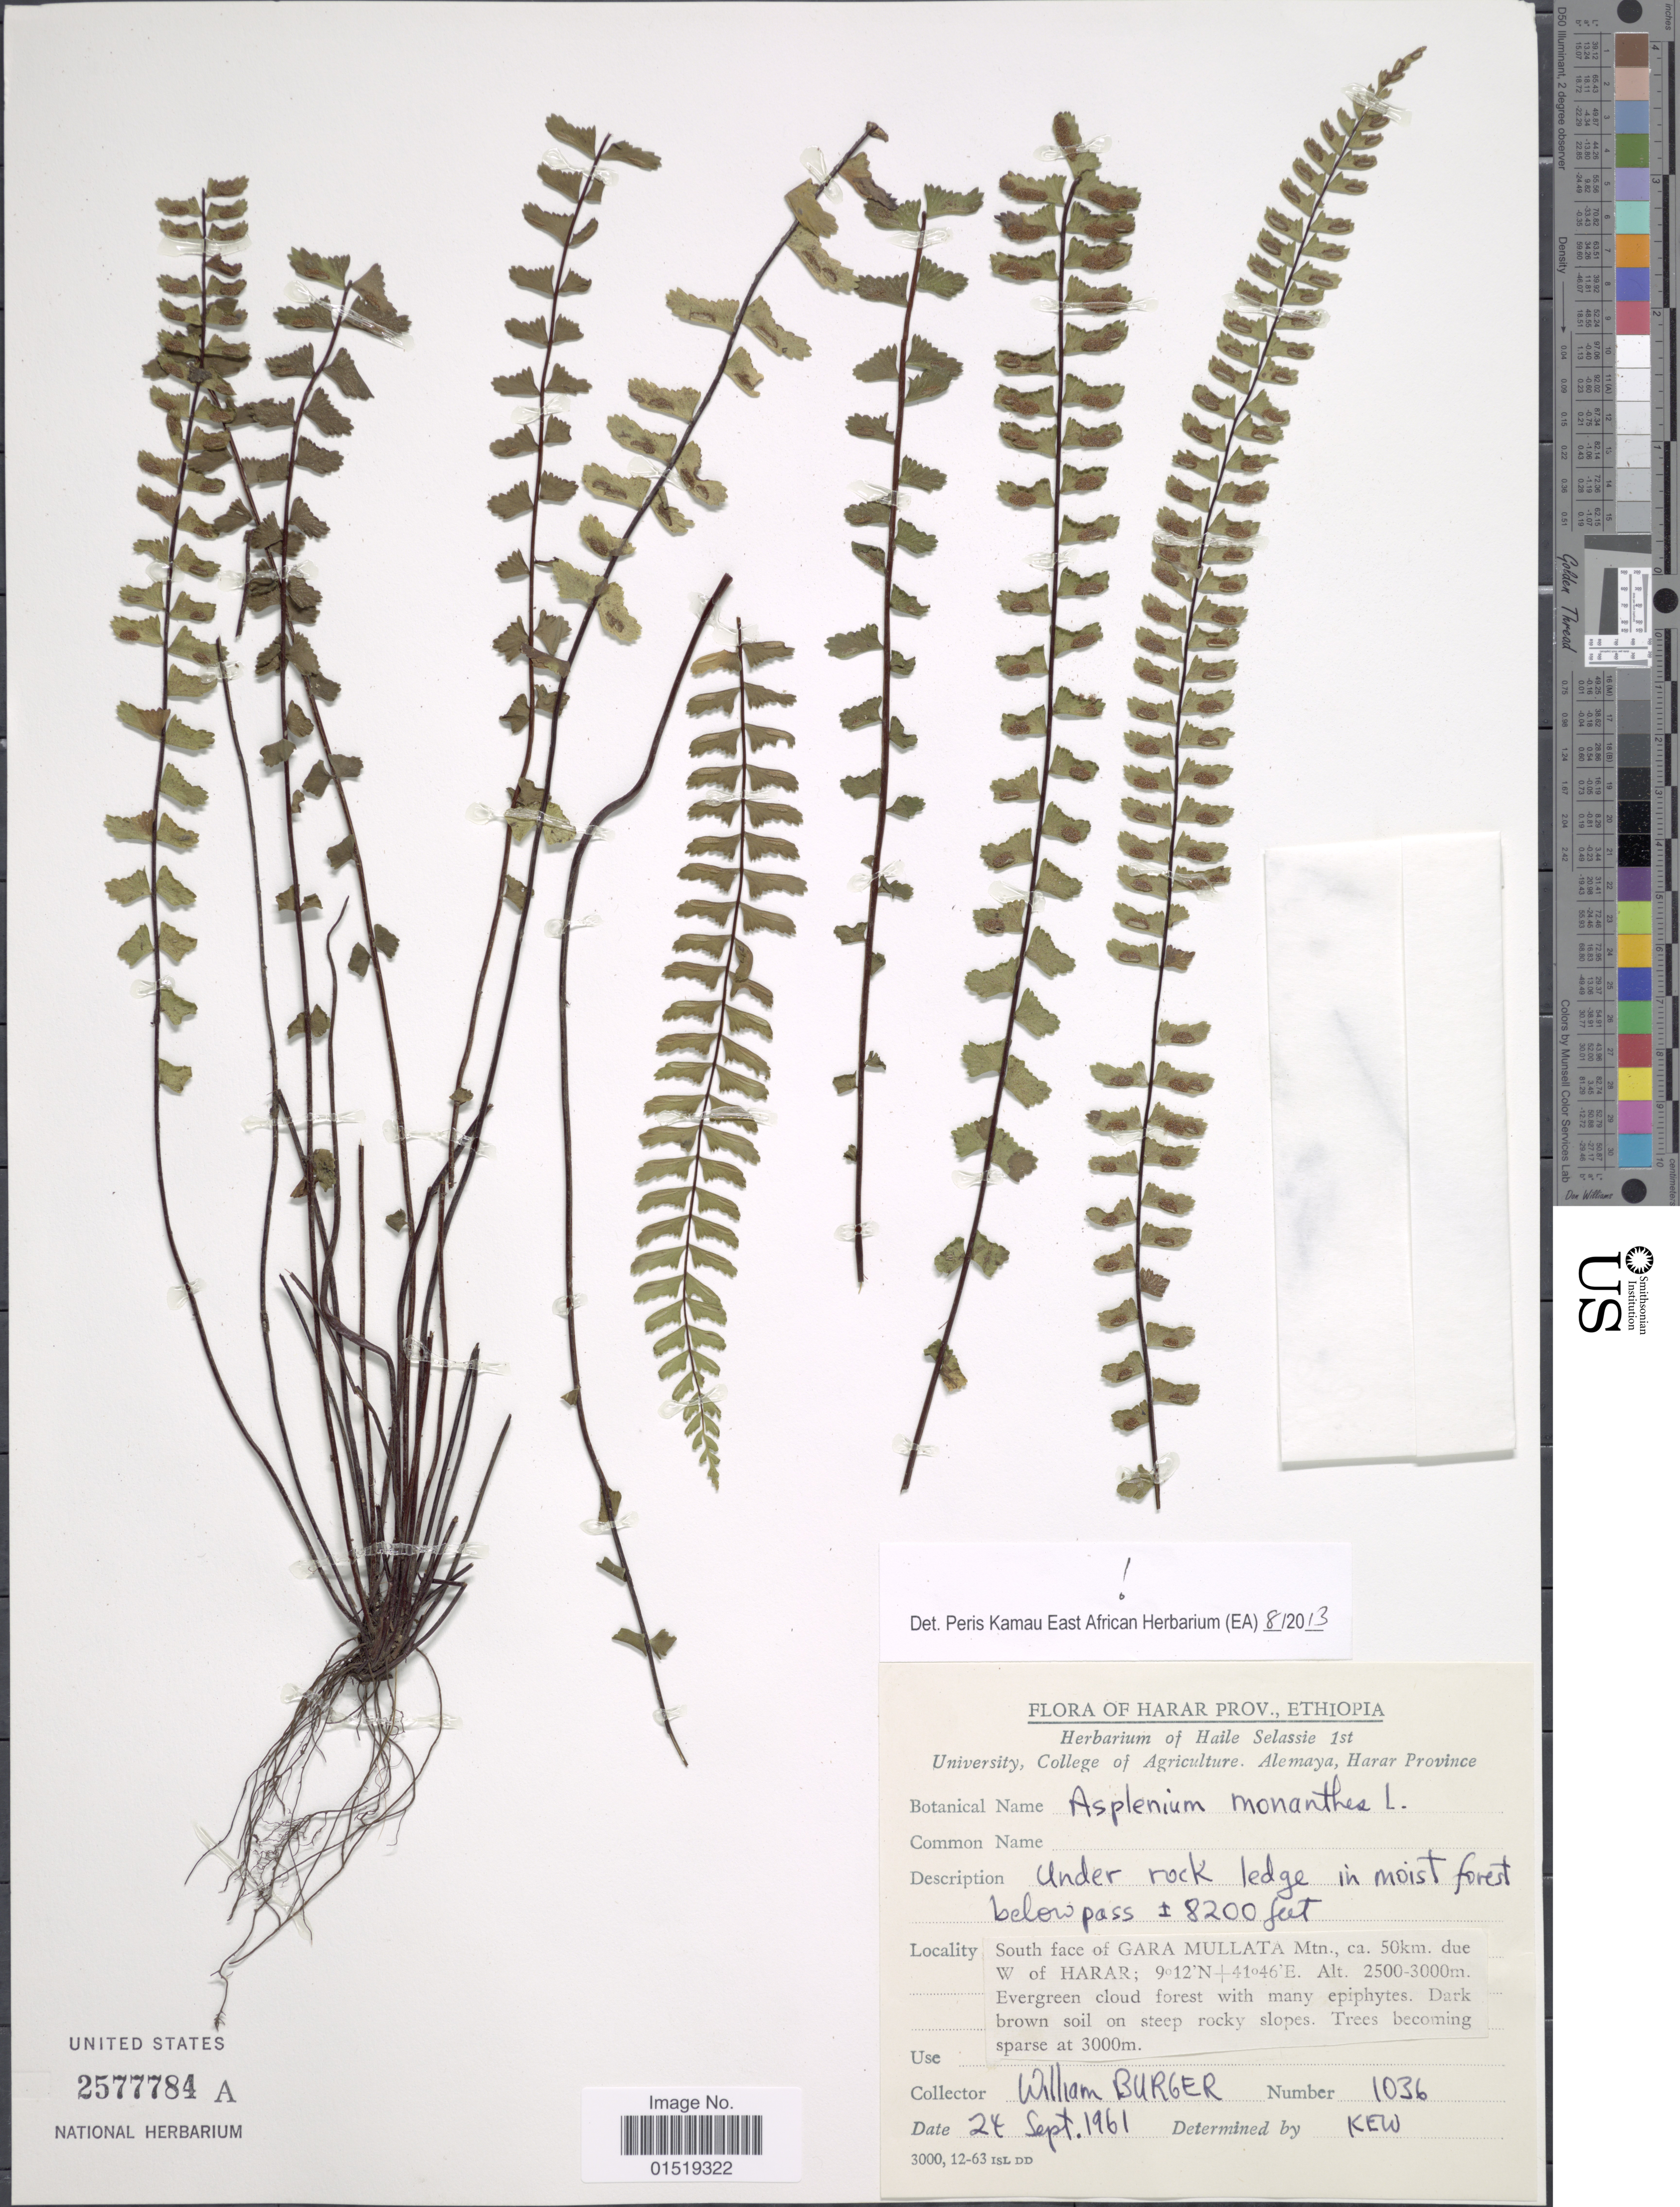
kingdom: Plantae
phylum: Tracheophyta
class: Polypodiopsida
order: Polypodiales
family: Aspleniaceae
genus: Asplenium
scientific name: Asplenium monanthes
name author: L.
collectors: W. Burger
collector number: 1036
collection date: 1961-09-24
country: Ethiopia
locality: Harar Prov. South face of Gara Mullata Mtn., ca. 50km. due W of Harar.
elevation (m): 2500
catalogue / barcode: US 2577784A